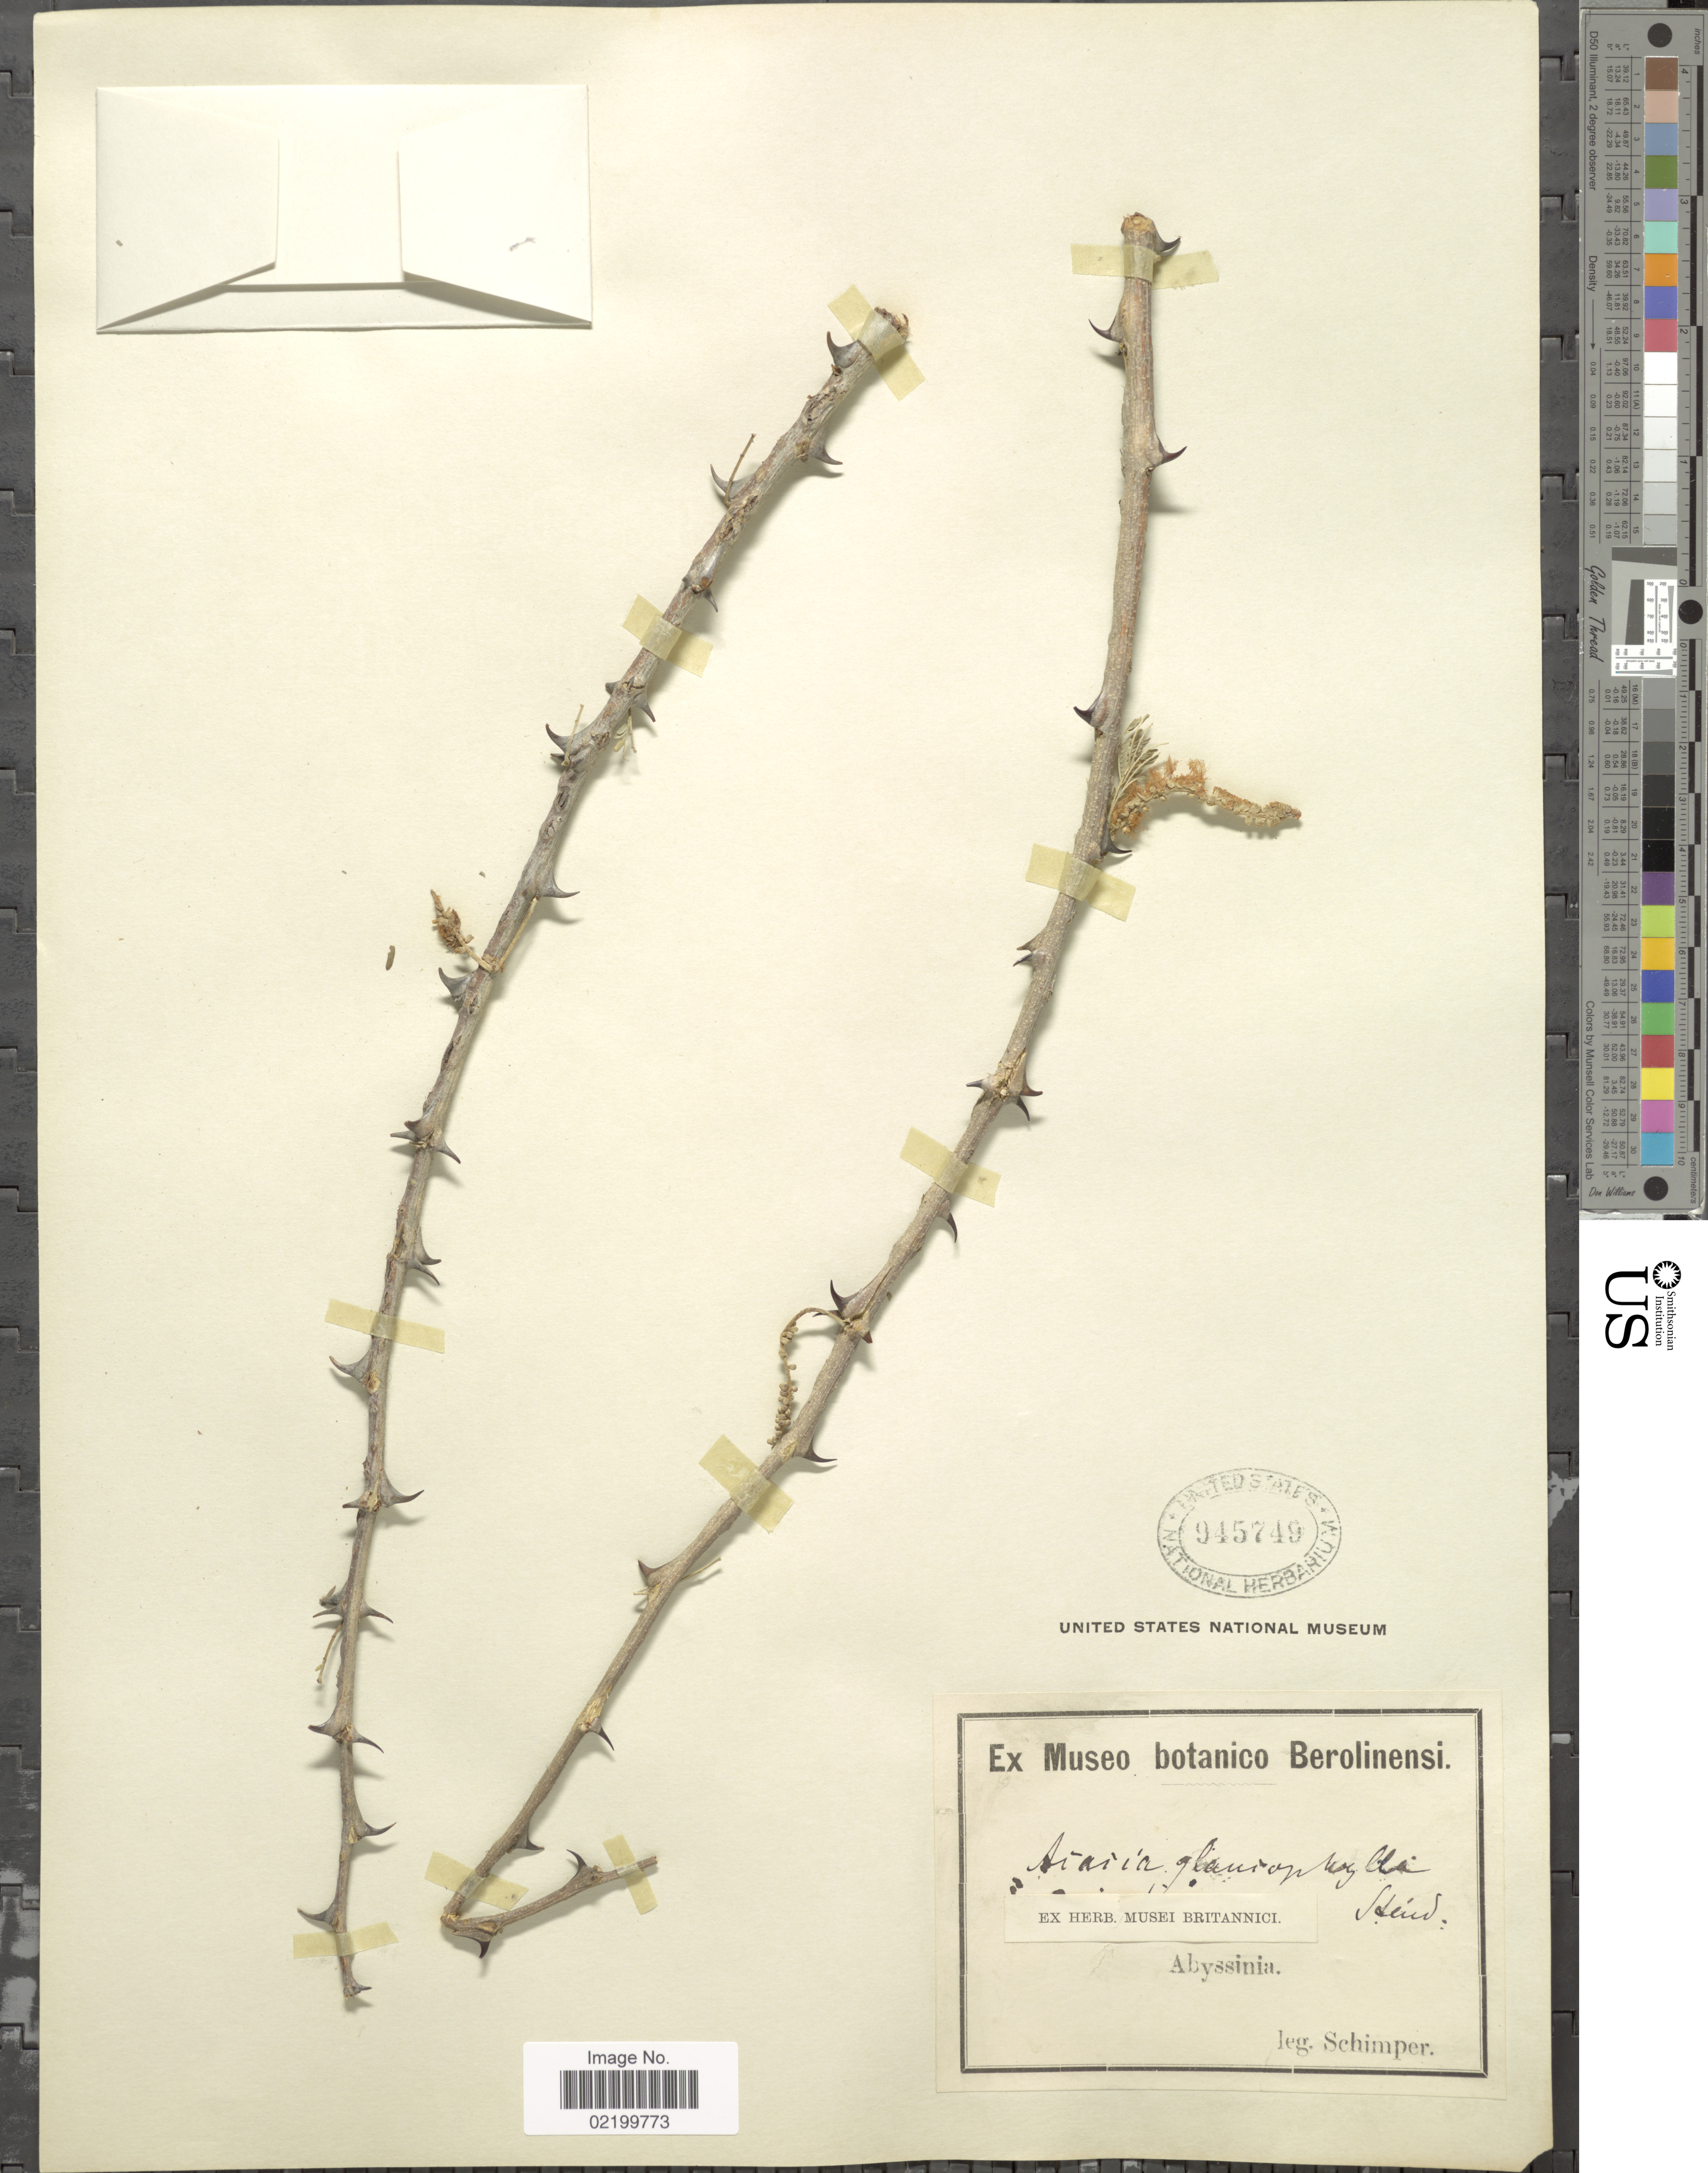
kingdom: Plantae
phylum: Tracheophyta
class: Magnoliopsida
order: Fabales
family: Fabaceae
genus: Senegalia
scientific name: Senegalia asak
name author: (Forssk.) Kyal. & Boatwr.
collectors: -. Schimper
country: Eritrea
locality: Abyssinia.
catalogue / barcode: US 945749